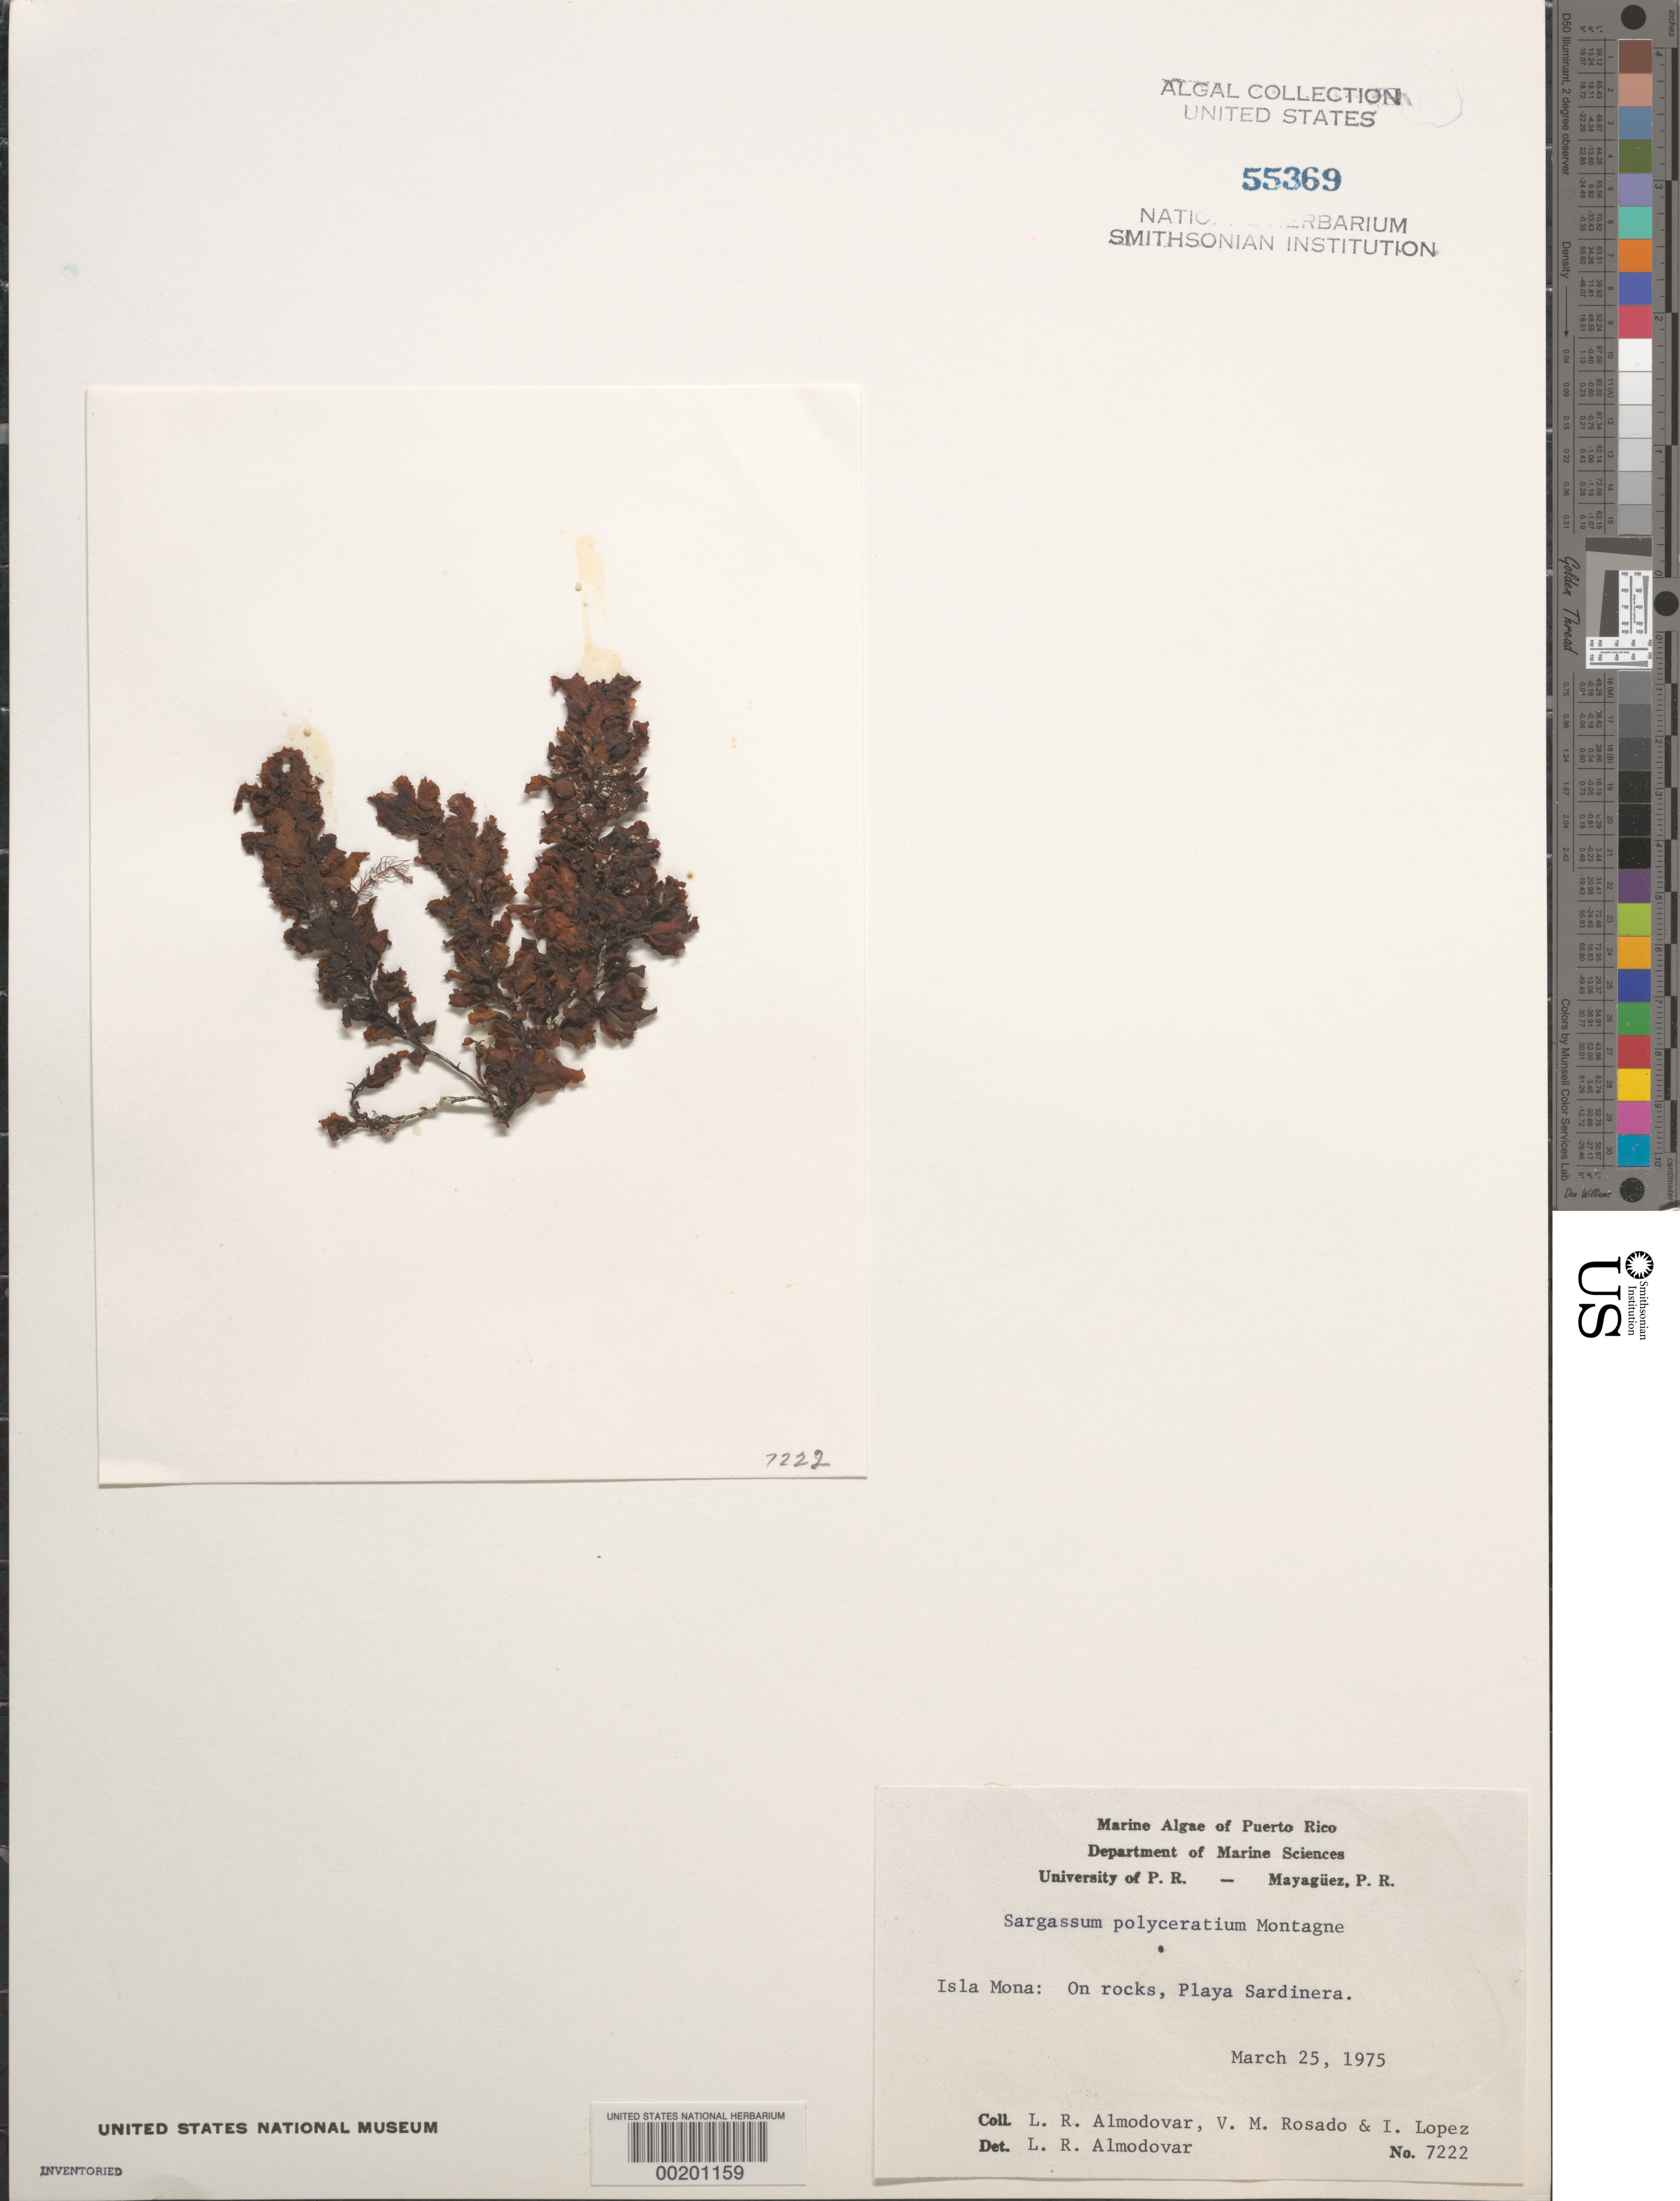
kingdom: Chromista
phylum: Ochrophyta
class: Phaeophyceae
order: Fucales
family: Sargassaceae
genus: Sargassum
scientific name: Sargassum polyceratium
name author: Mont.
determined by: Almodovar, L. R.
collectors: L. Almodovar, V. Rosado & I. Lopéz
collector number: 7222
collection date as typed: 25 Mar 1975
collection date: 1975-03-25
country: Puerto Rico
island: Isla de Mona (Isla Mona)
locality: Playa Sardinera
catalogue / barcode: US 55369